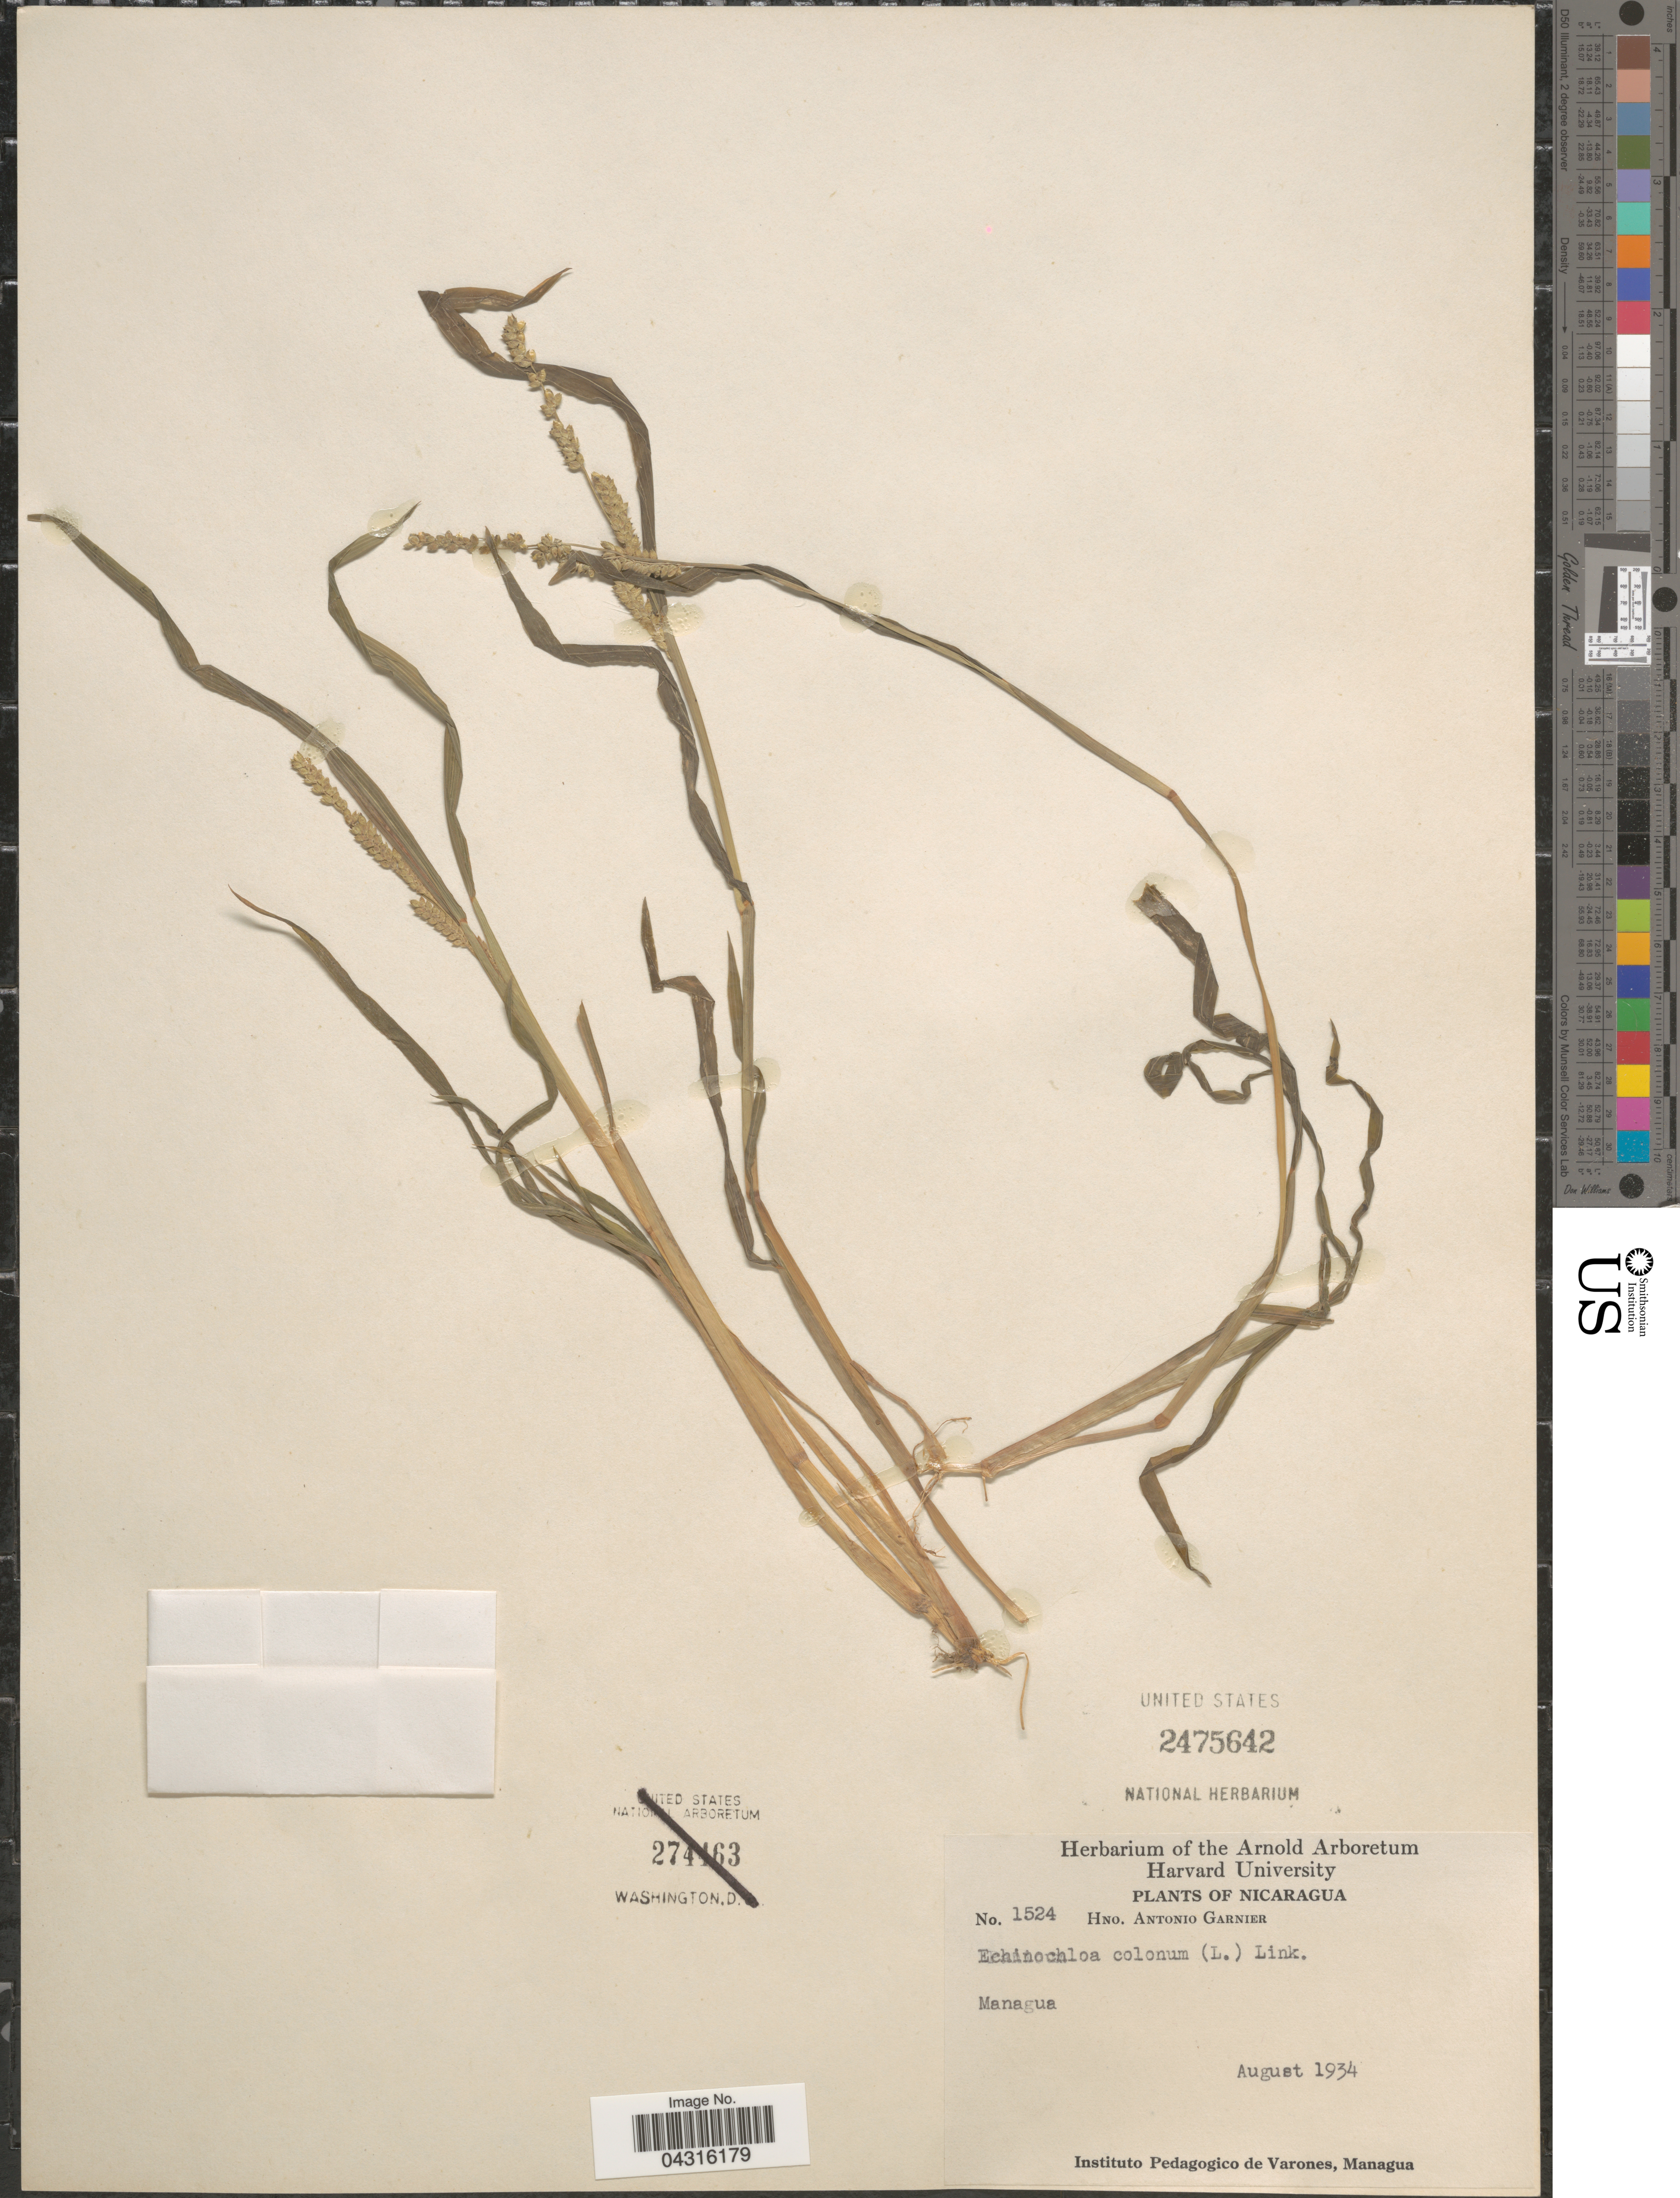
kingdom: Plantae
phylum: Tracheophyta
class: Liliopsida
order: Poales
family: Poaceae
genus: Echinochloa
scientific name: Echinochloa colona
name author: (L.) Link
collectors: Bro. A. Garnier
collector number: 1524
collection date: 1934-08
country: Nicaragua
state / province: Managua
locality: Managua.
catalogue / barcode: US 2475642